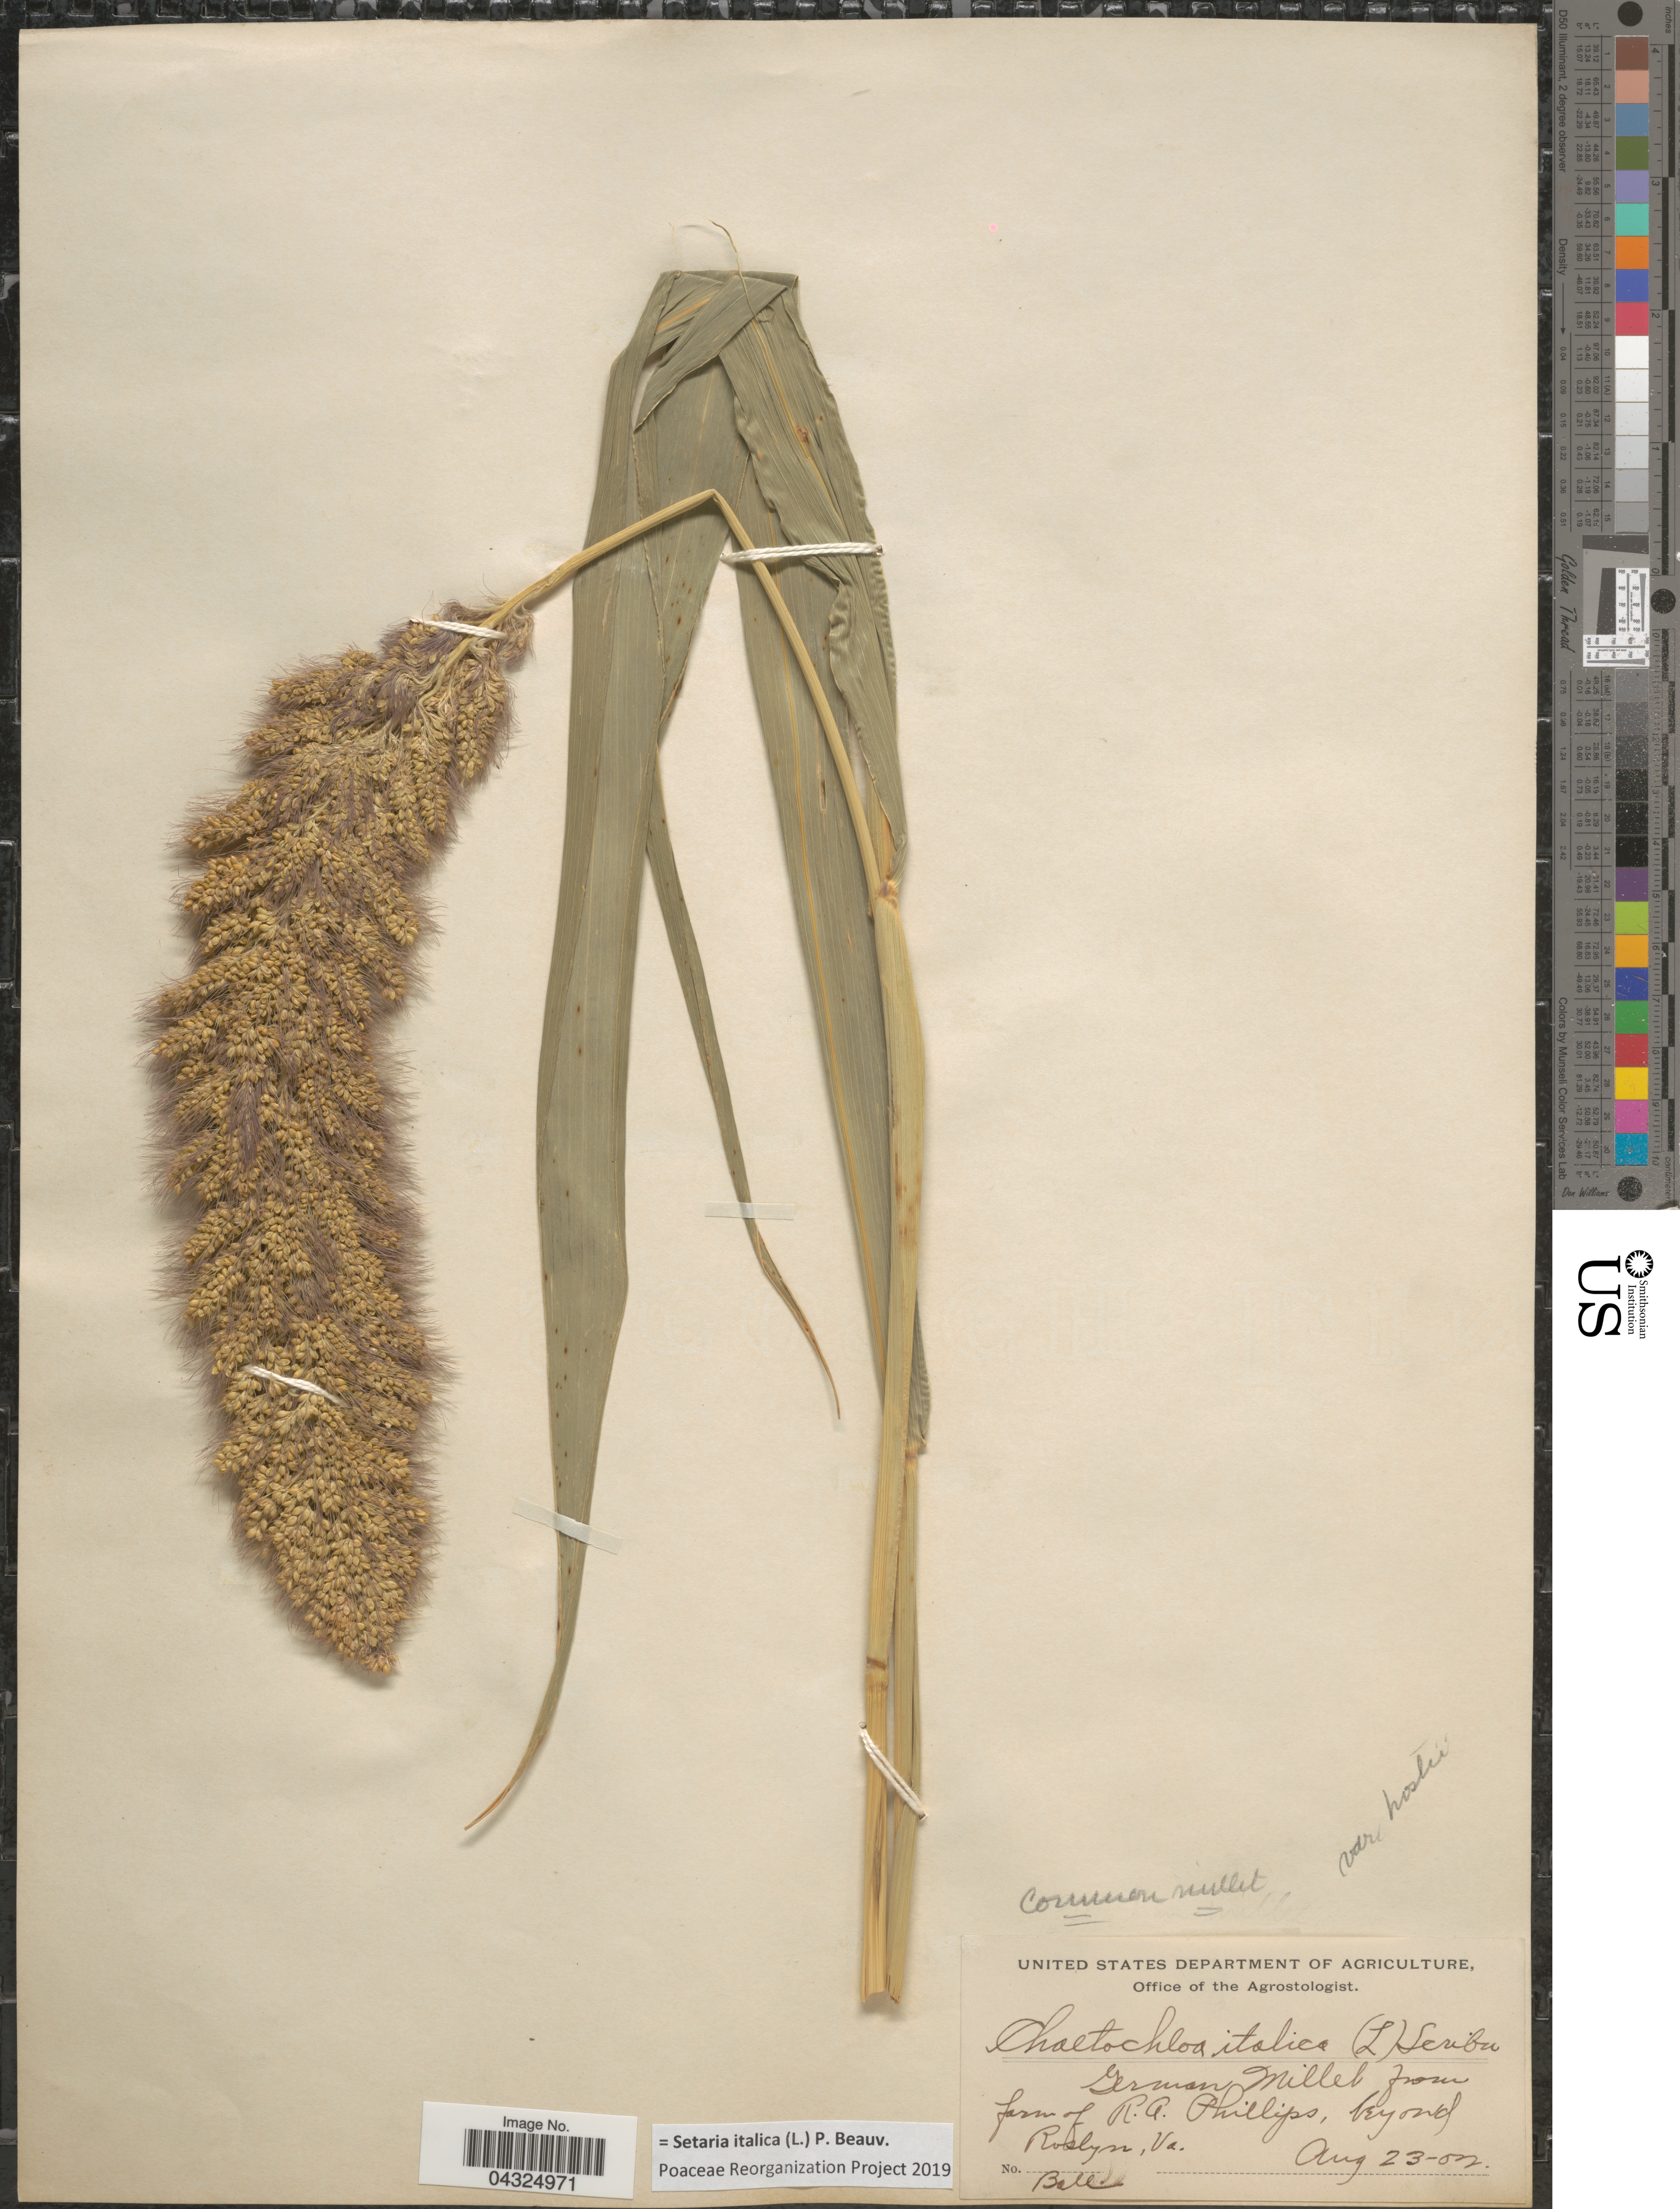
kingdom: Plantae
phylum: Tracheophyta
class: Liliopsida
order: Poales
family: Poaceae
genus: Setaria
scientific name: Setaria italica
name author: (L.) P. Beauv.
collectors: -- Ball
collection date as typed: Transcribed d/m/y: 23/8/2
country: United States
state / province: Virginia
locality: German Millet from farm of R. A. Phillips, beyond Roslyn.